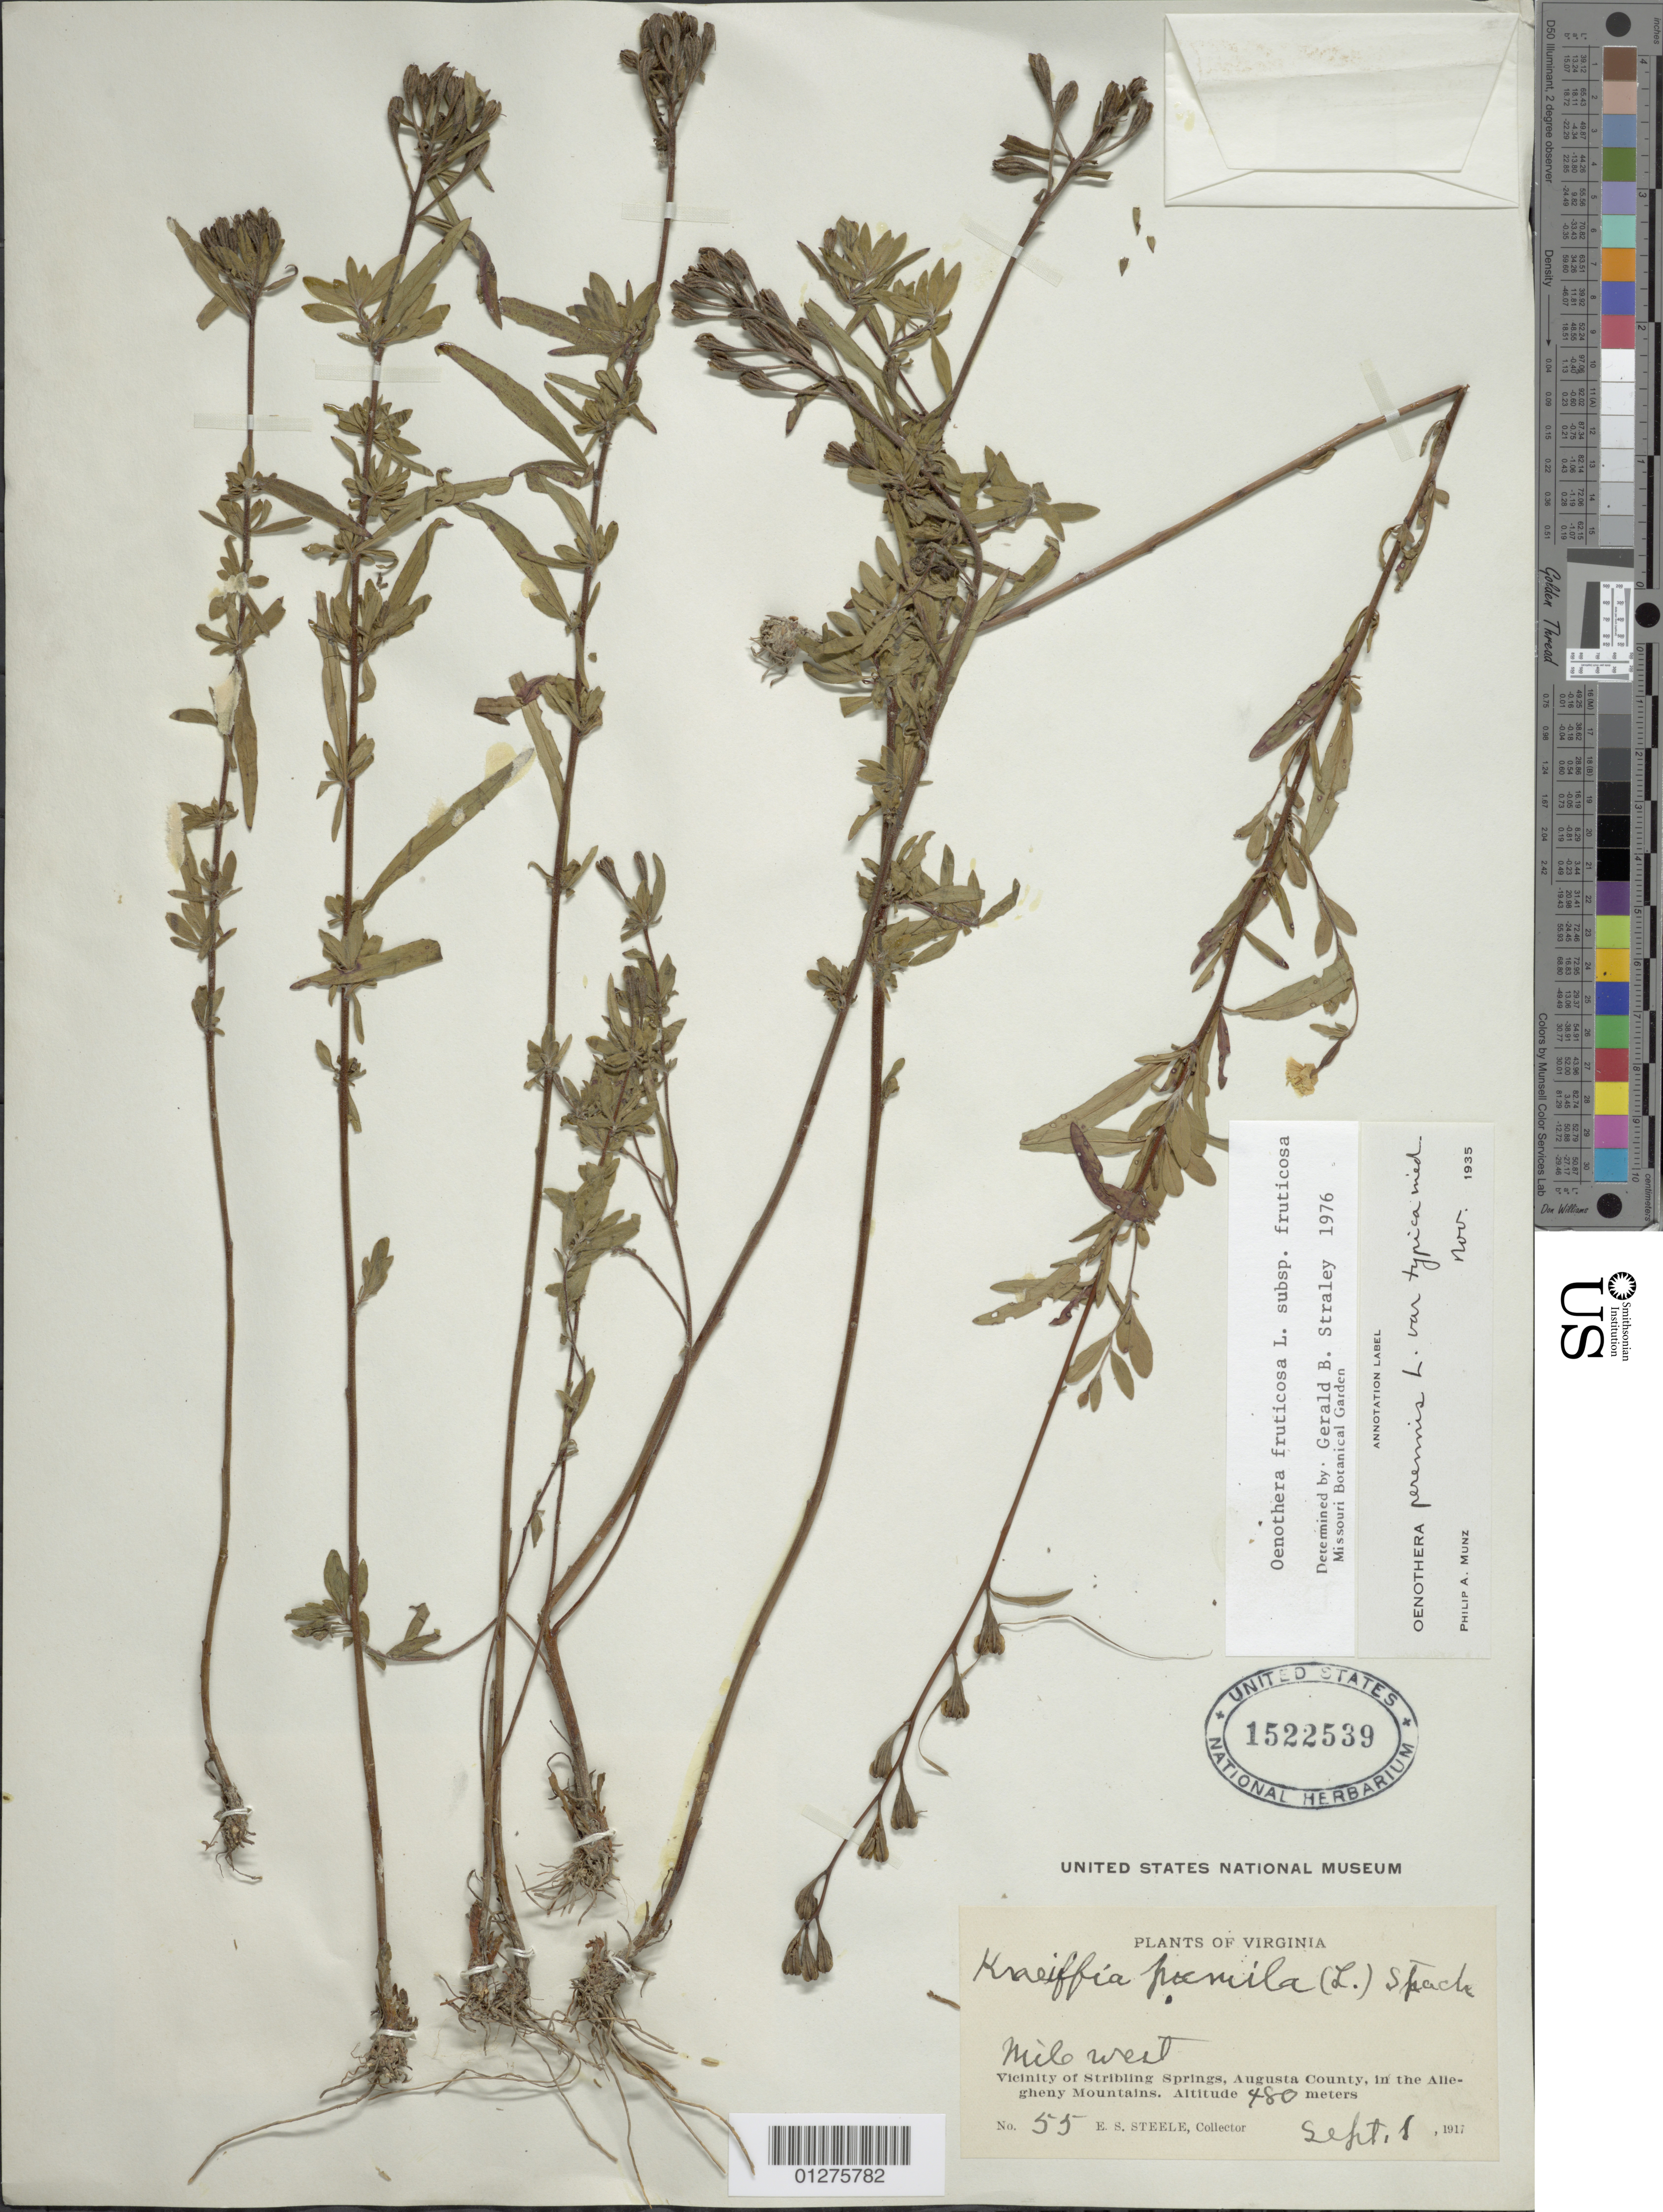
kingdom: Plantae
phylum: Tracheophyta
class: Magnoliopsida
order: Myrtales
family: Onagraceae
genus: Oenothera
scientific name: Oenothera fruticosa subsp. fruticosa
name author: L.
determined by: Straley, G. B.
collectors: E. Steele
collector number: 55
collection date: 1917-09-01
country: United States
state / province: Virginia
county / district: Augusta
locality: Vicinity of Stribling Springs, in the Allegheny Mts., Mile West.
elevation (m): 480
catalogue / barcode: US 1522539